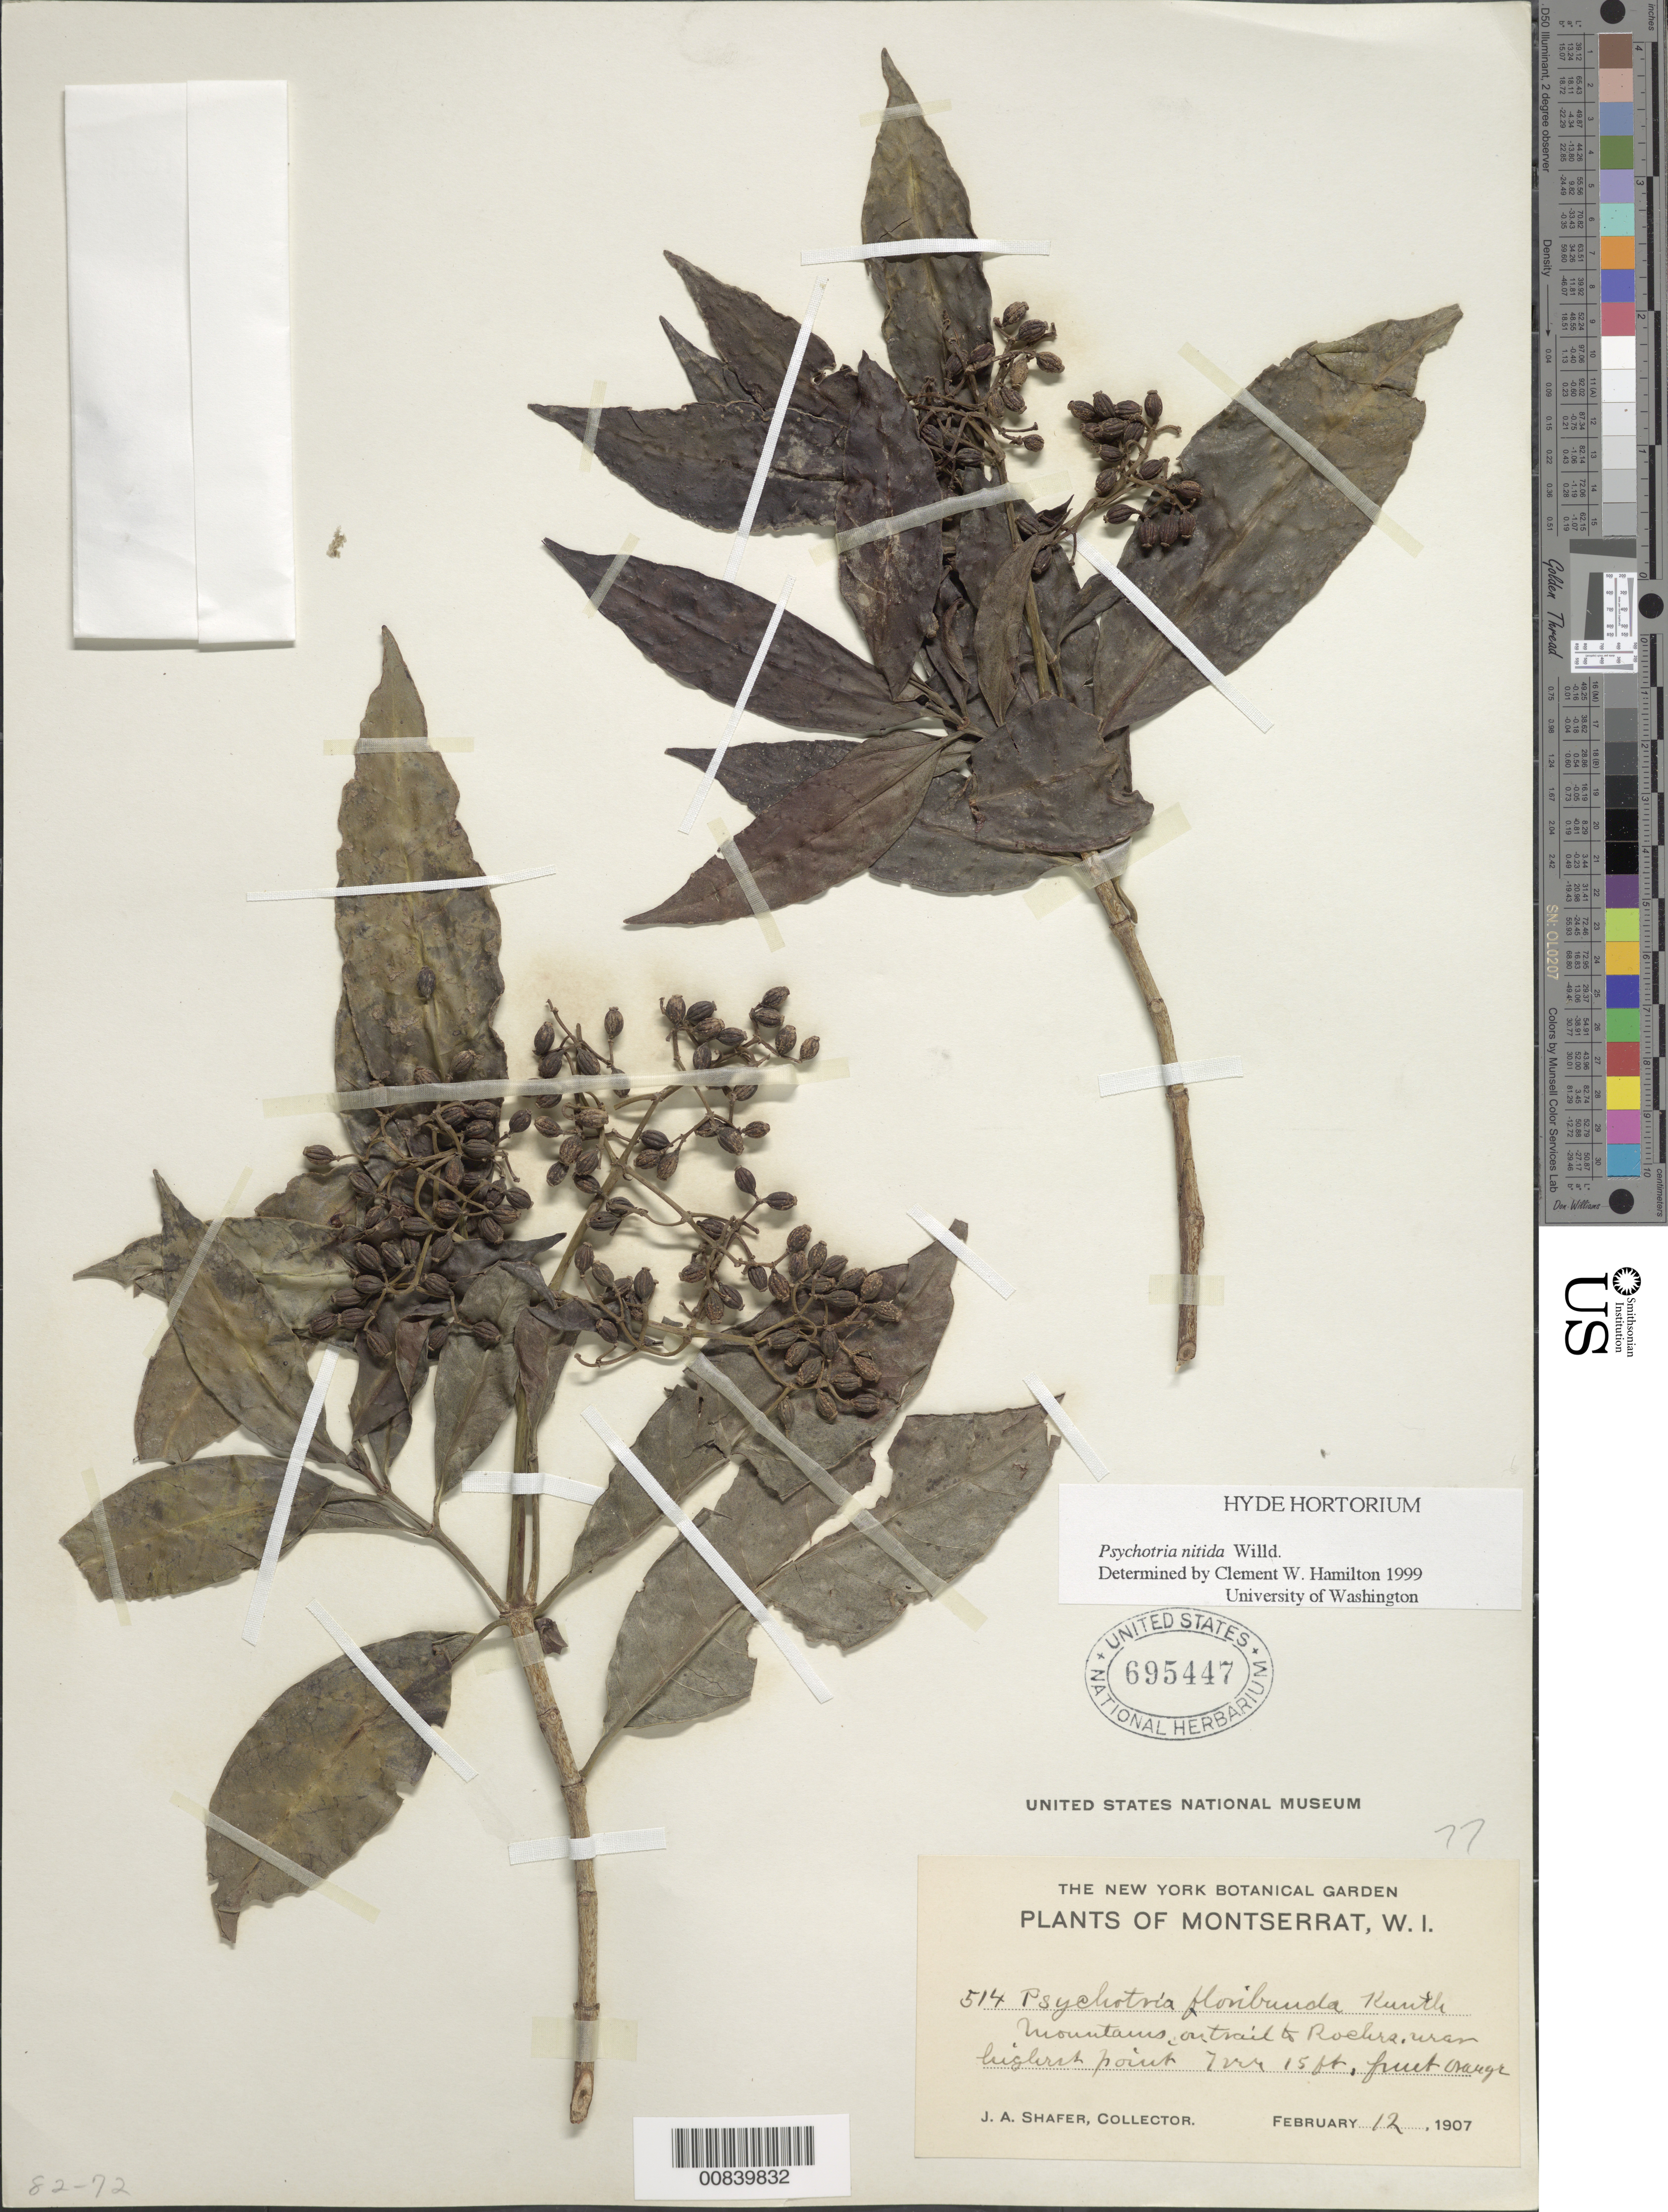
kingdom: Plantae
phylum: Tracheophyta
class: Magnoliopsida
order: Gentianales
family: Rubiaceae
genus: Psychotria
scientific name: Psychotria mapourioides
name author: DC.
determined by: Hamilton, C. W.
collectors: J. A. Shafer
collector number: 514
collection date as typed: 12 Feb 1907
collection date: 1907-02-12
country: Montserrat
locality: Mountains on trail to Rochrs.uran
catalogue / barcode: US 695447